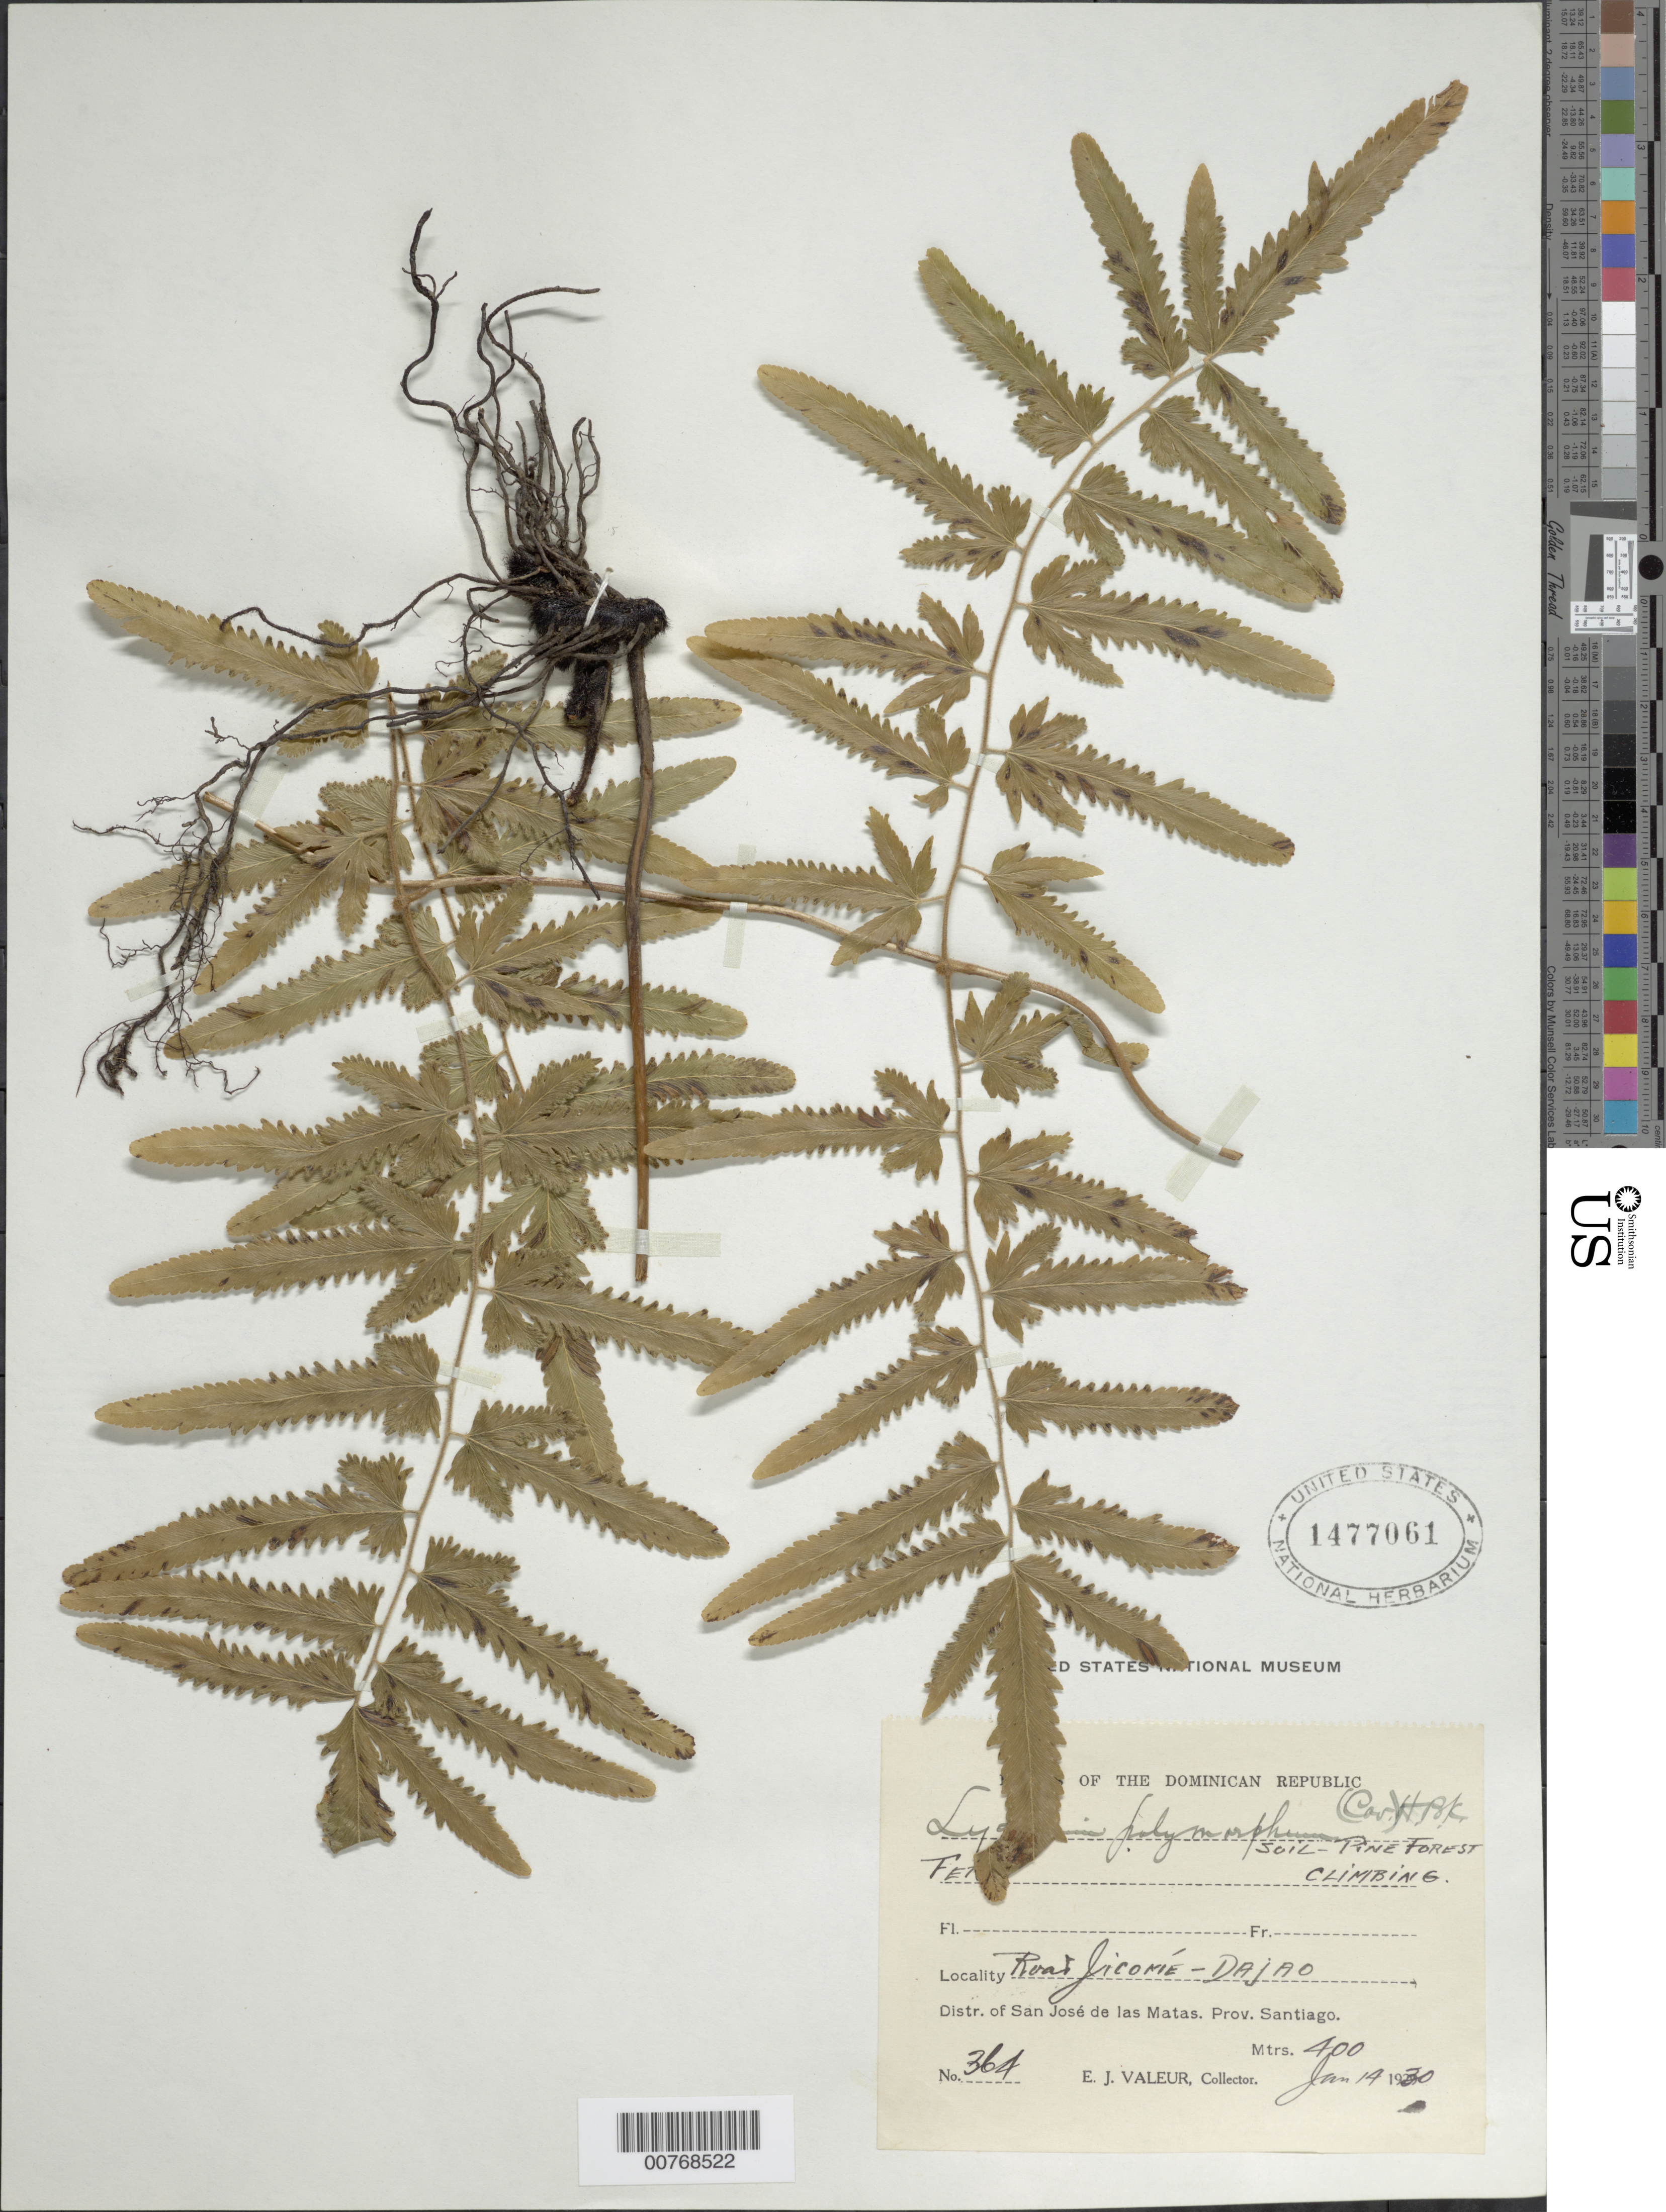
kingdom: Plantae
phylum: Tracheophyta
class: Polypodiopsida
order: Schizaeales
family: Lygodiaceae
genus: Lygodium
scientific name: Lygodium venustum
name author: Sw.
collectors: E. Valeur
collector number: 364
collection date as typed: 14 Jan 1930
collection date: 1930-01-14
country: Dominican Republic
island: Hispaniola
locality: Rivas Jicomé-Dajao. Distr. Dan José de Las Matas, Provincia Santiago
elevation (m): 400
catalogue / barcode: US 1477061